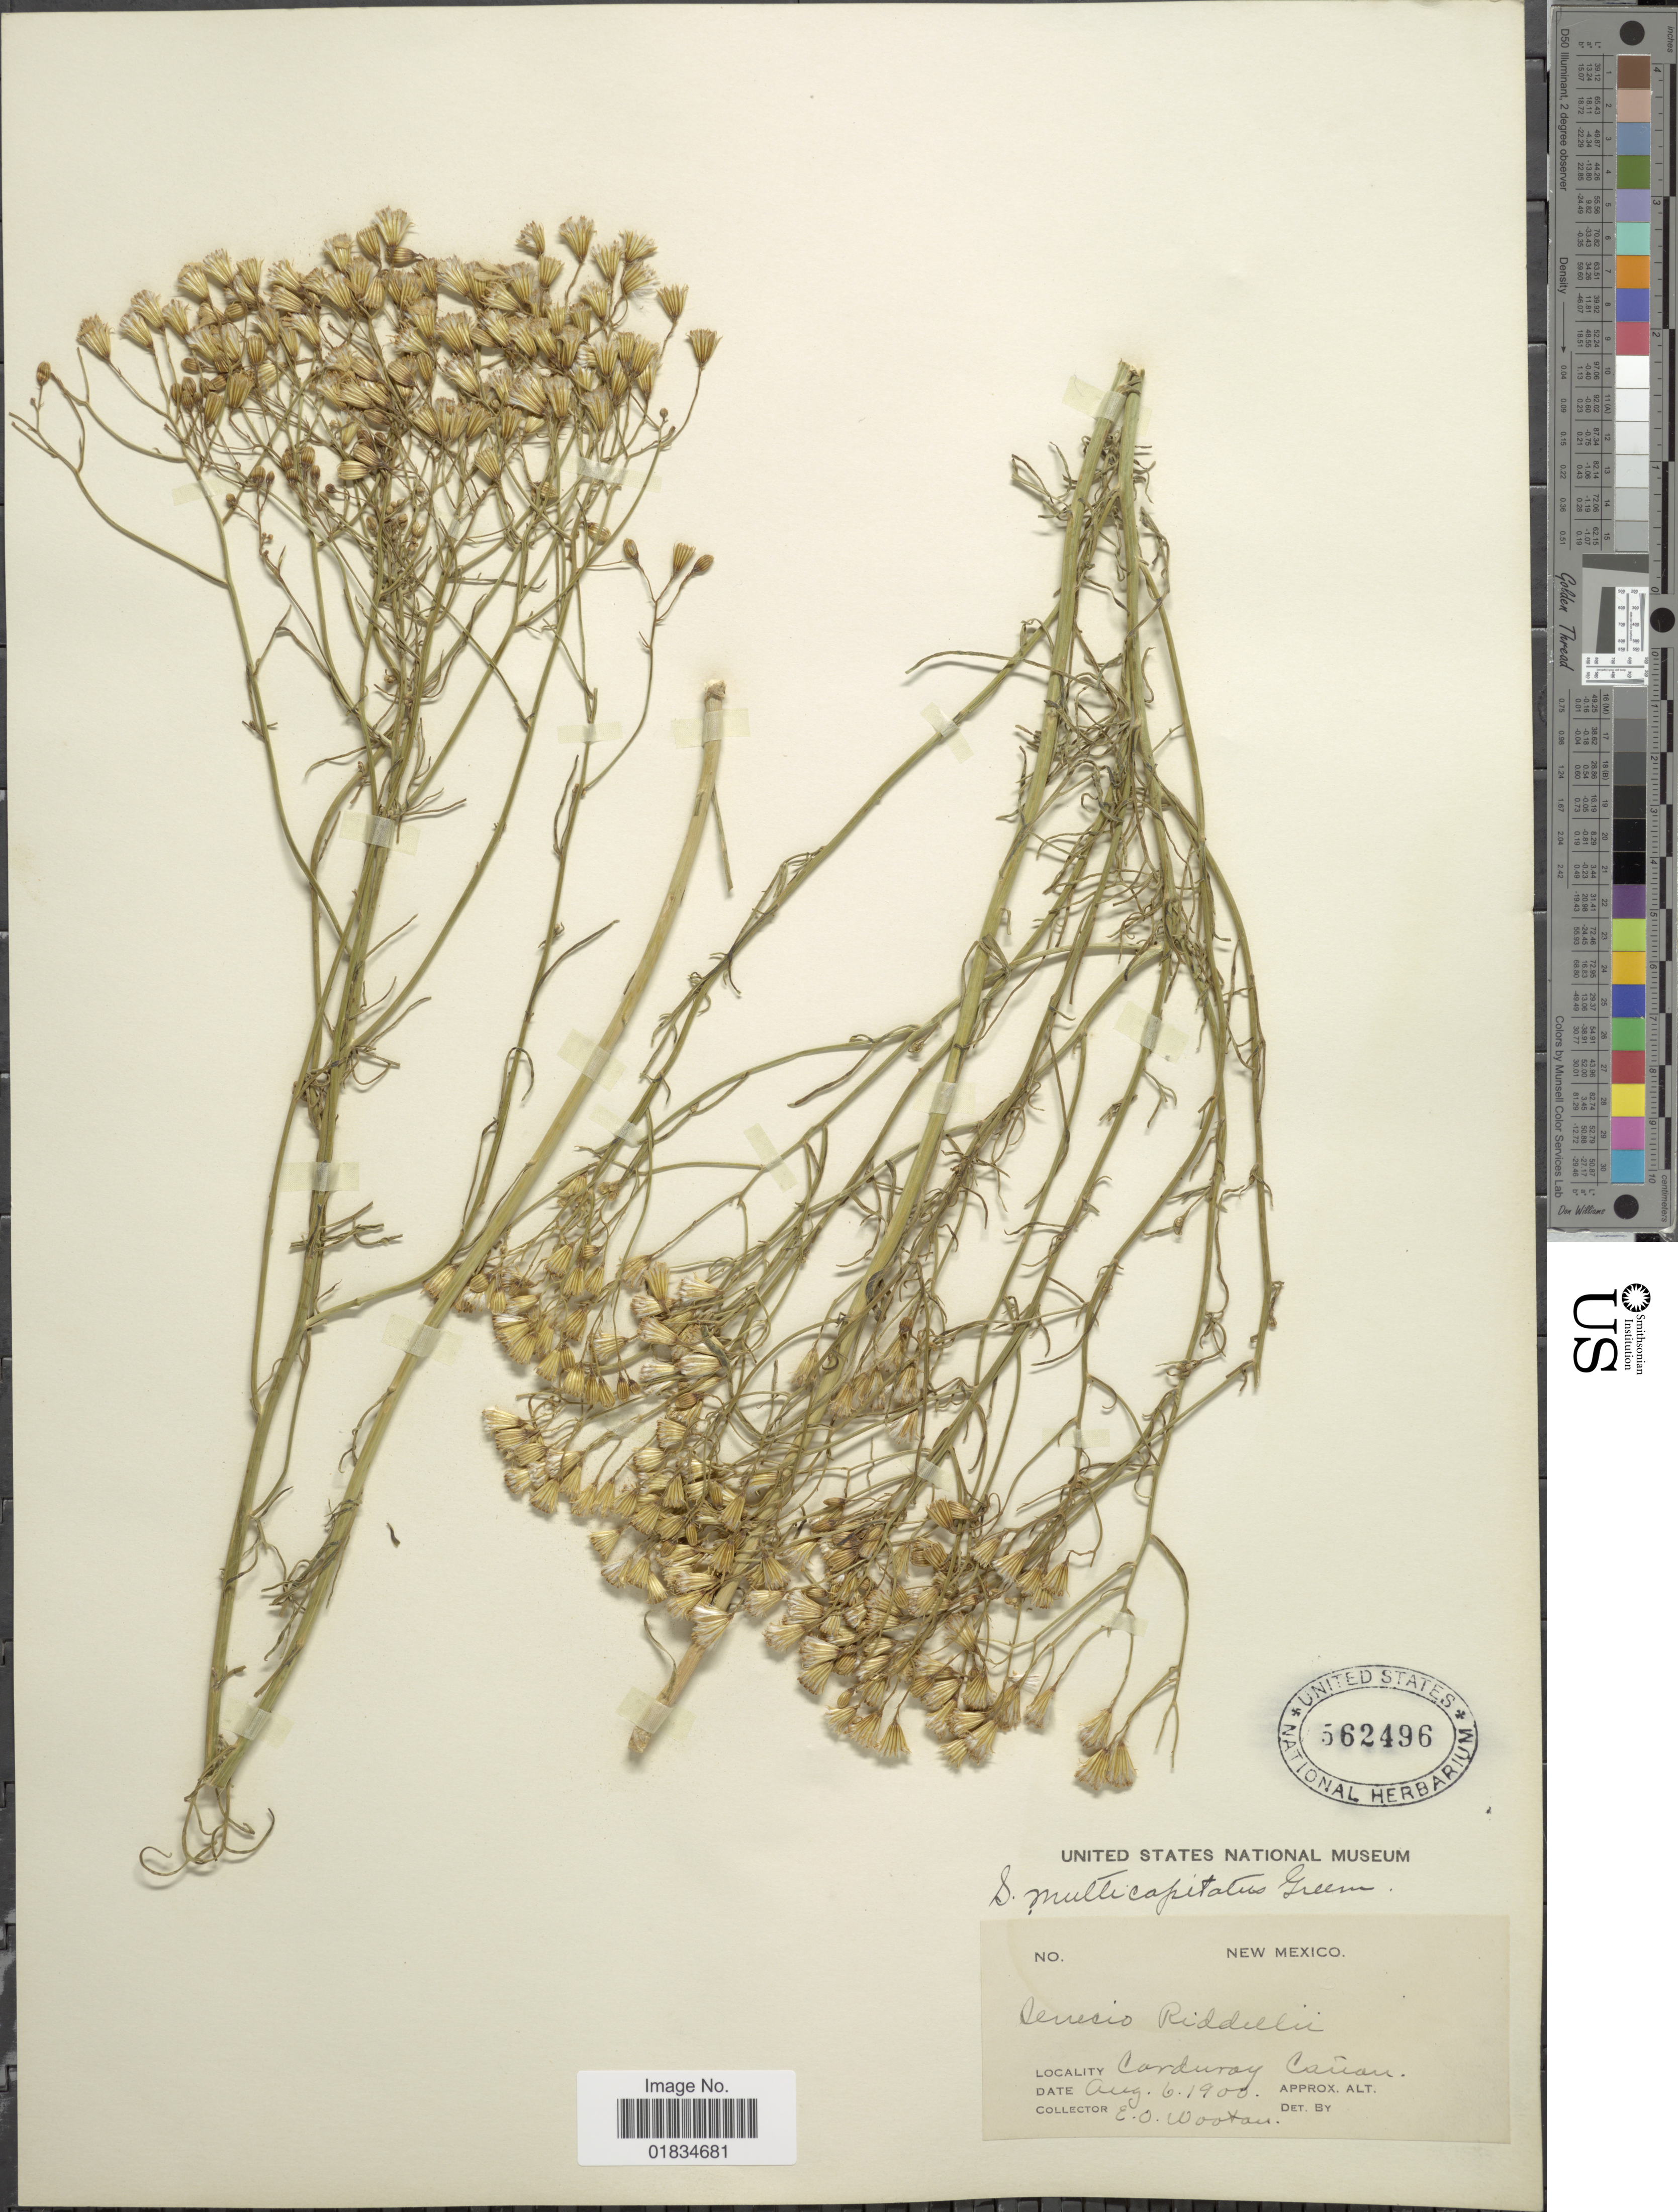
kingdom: Plantae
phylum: Tracheophyta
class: Magnoliopsida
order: Asterales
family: Asteraceae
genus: Senecio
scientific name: Senecio multicapitatus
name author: Greenm.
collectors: E. O. Wooton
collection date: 1900-08-06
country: United States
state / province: New Mexico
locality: Corduroy Canyon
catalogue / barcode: US 562496